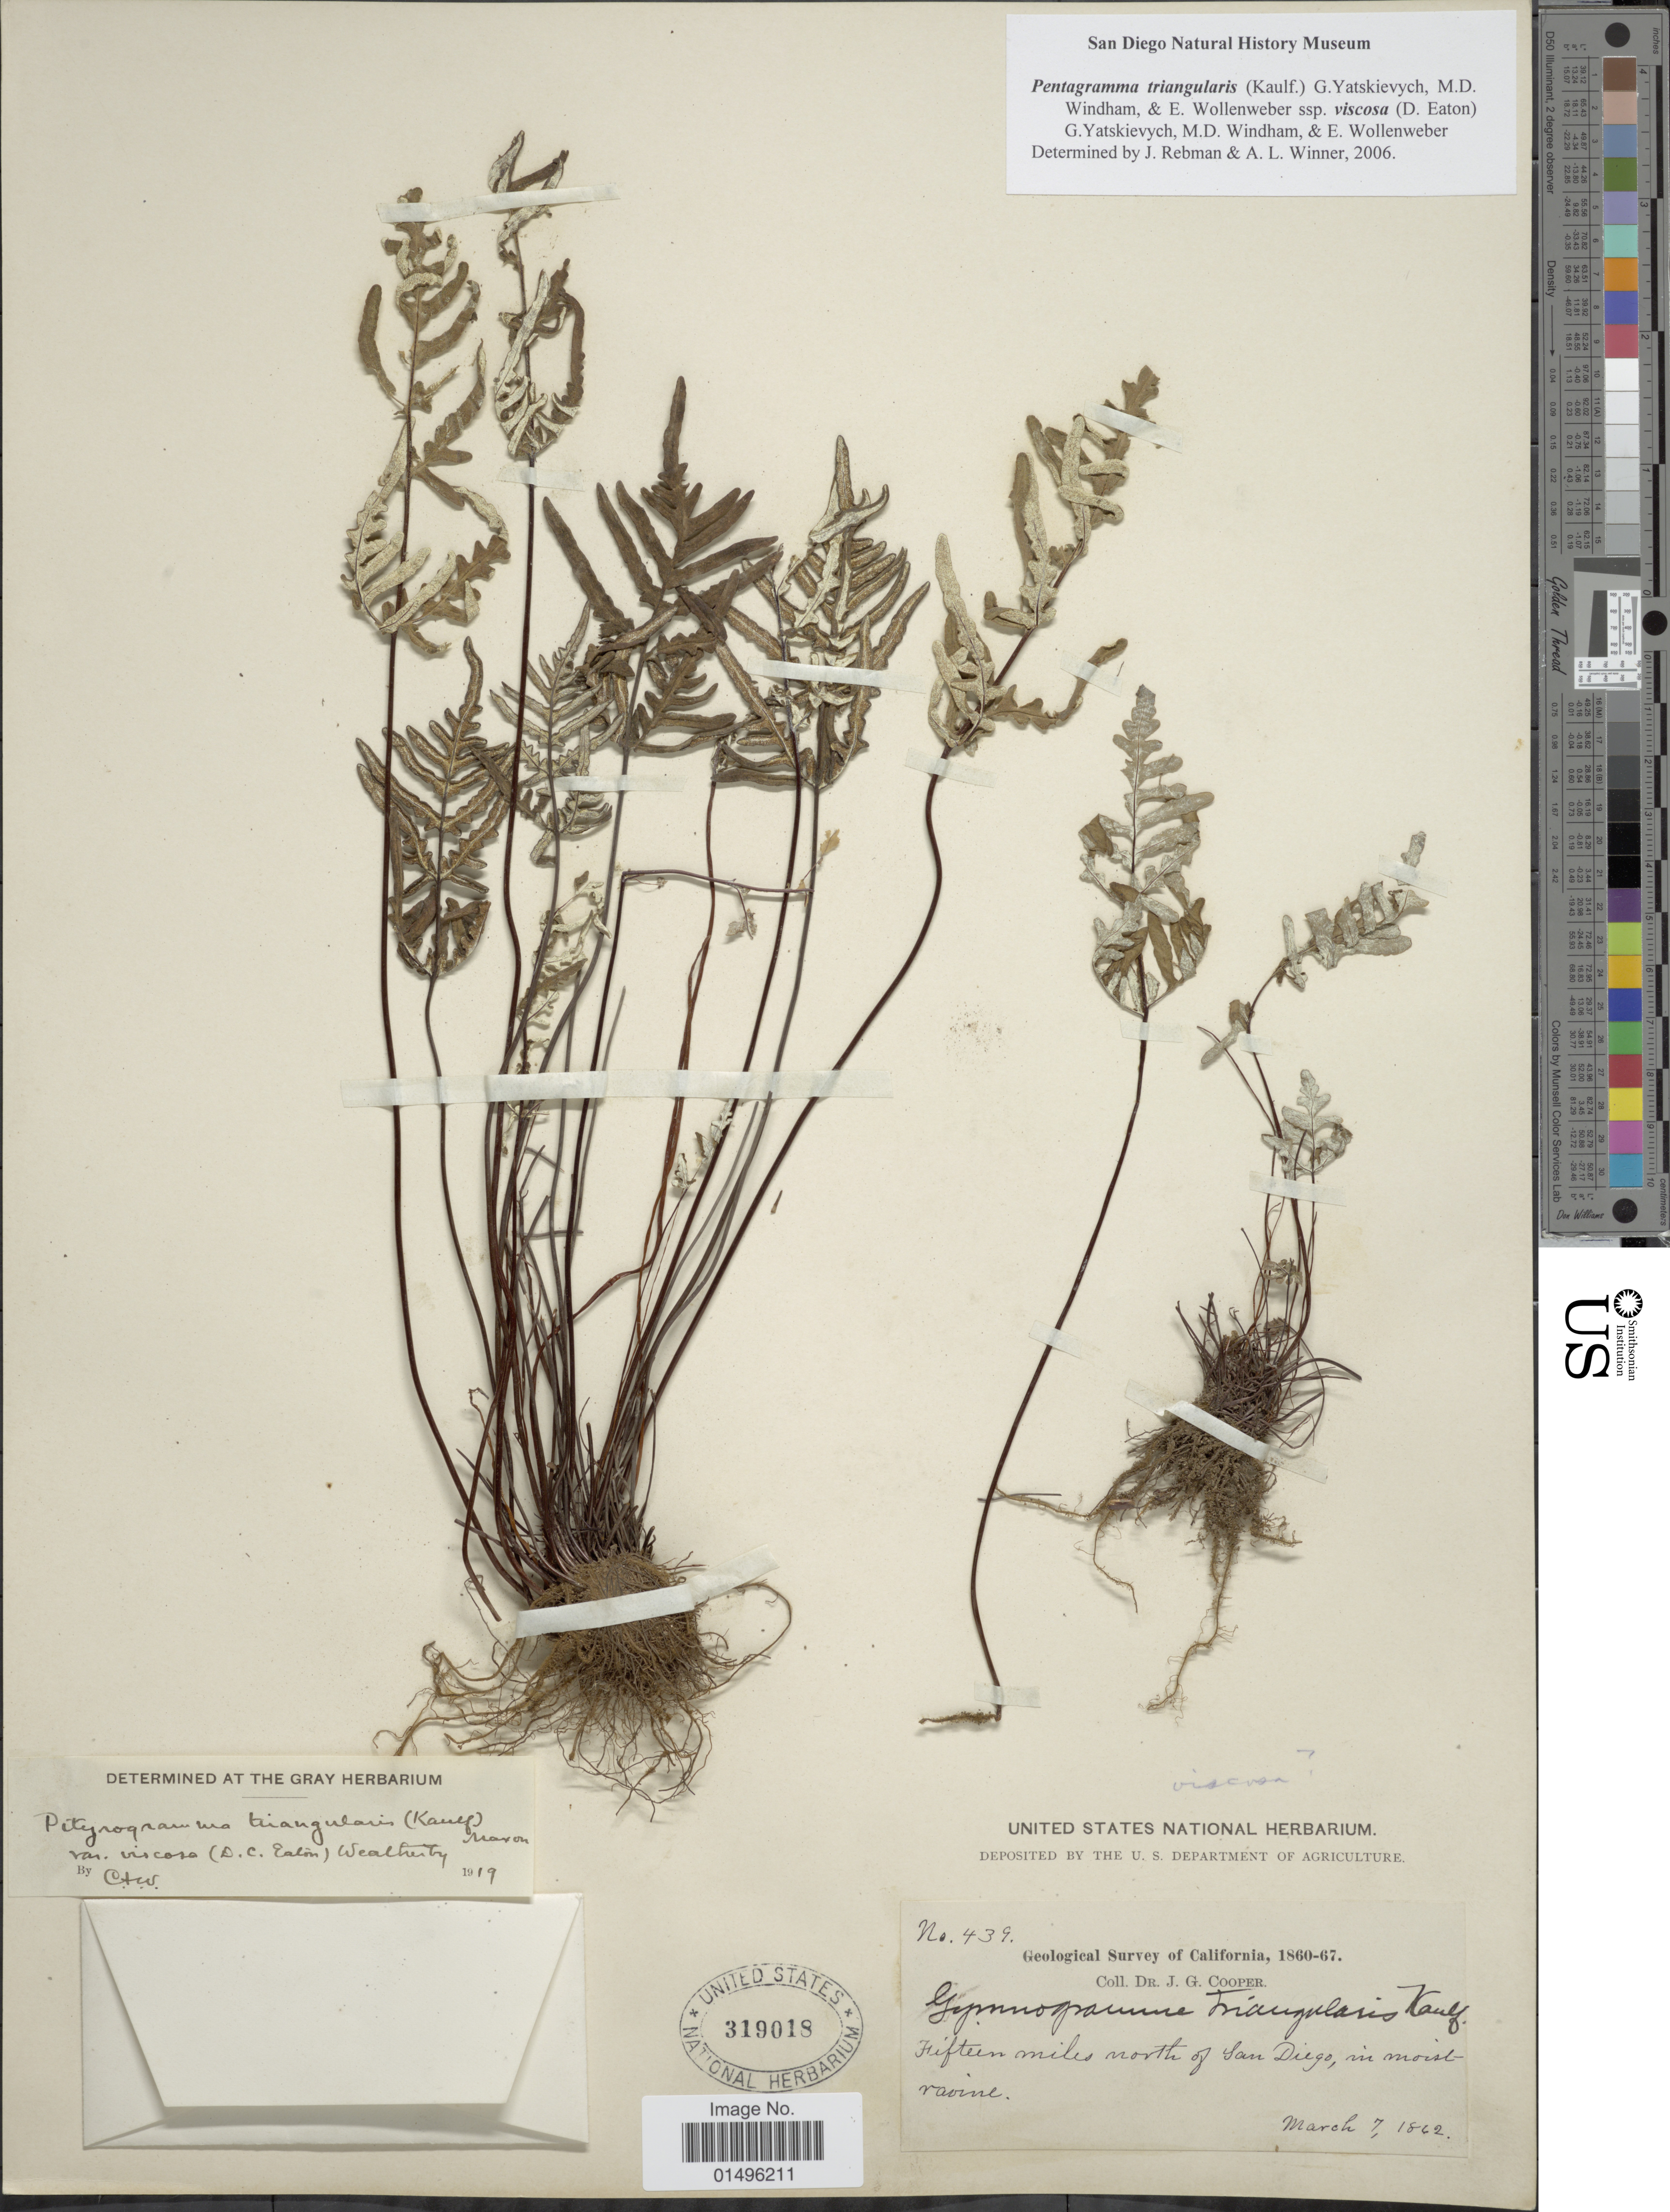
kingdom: Plantae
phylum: Tracheophyta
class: Polypodiopsida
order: Polypodiales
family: Pteridaceae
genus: Pentagramma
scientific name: Pentagramma viscosa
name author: (Nutt. ex D.C. Eaton) Schuettp. & Windham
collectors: J. G. Cooper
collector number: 439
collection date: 1862-03-07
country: United States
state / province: California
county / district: San Diego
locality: California, Fifteen miles north of San Diego in moist ravine.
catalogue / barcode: US 319018